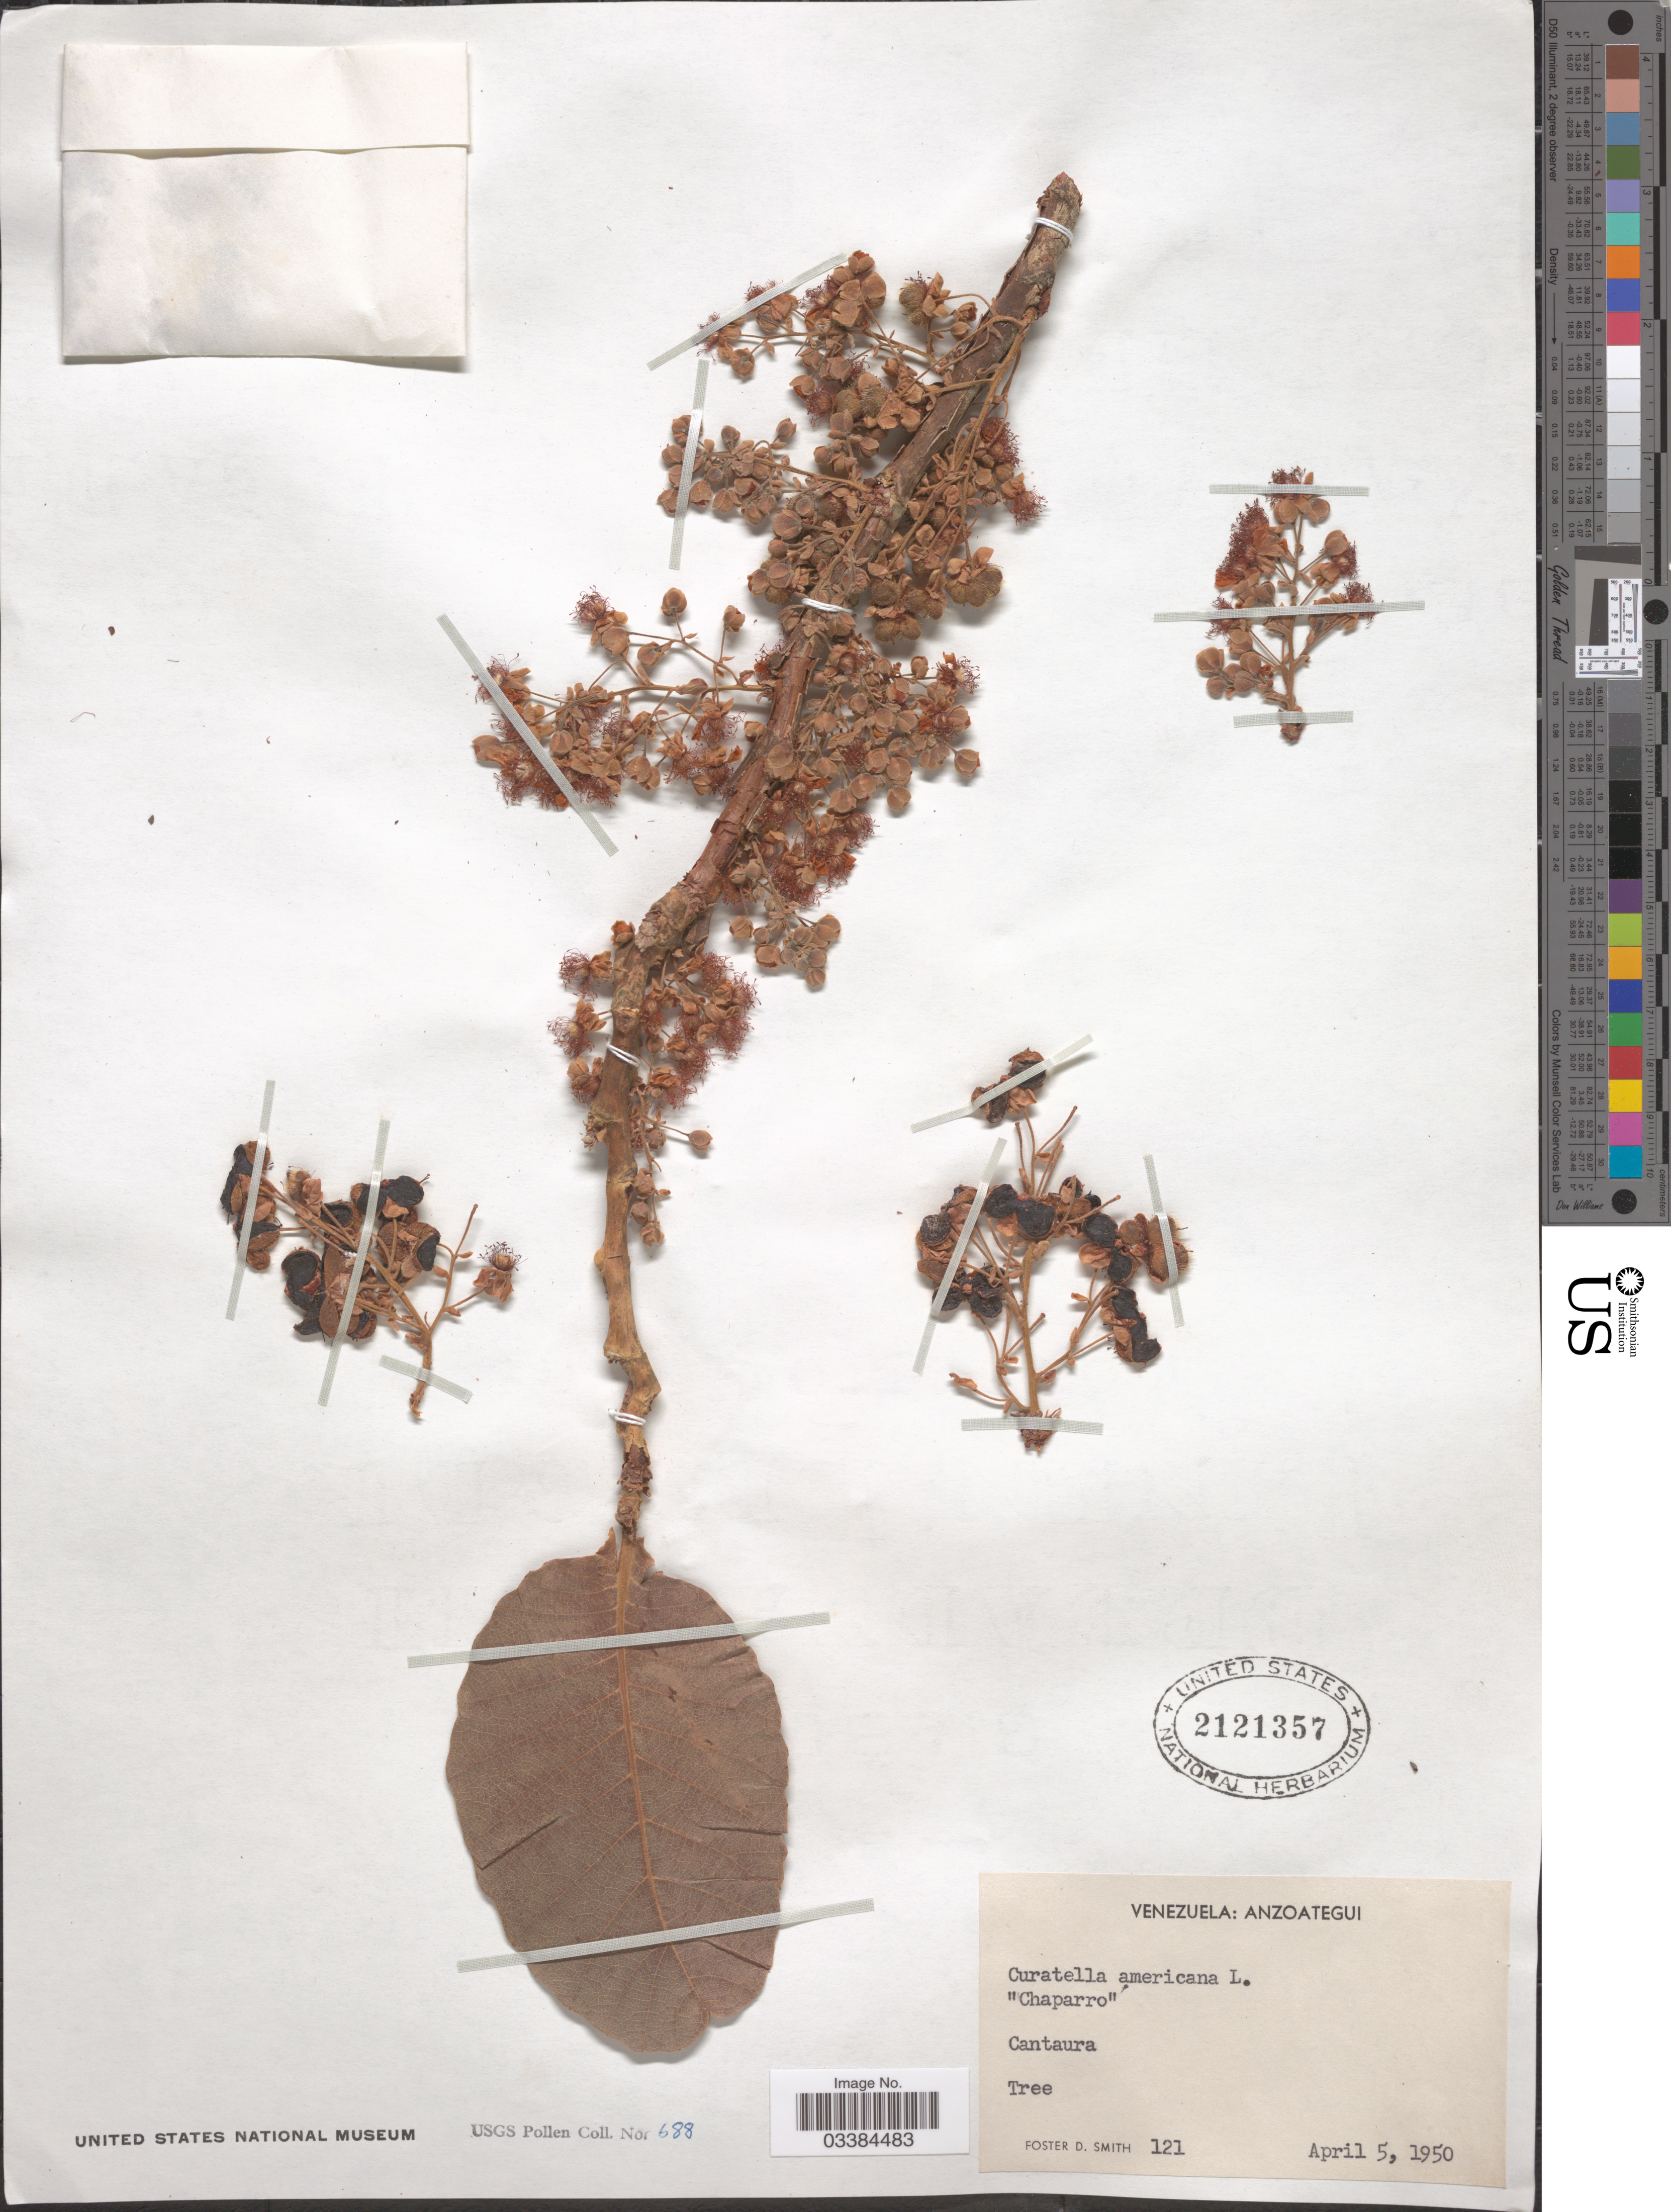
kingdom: Plantae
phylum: Tracheophyta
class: Magnoliopsida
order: Dilleniales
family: Dilleniaceae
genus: Curatella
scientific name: Curatella americana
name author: L.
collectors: F. Smith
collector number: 121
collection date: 1950-04-05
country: Venezuela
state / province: Anzoategui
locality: Cantaura.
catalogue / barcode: US 2121357